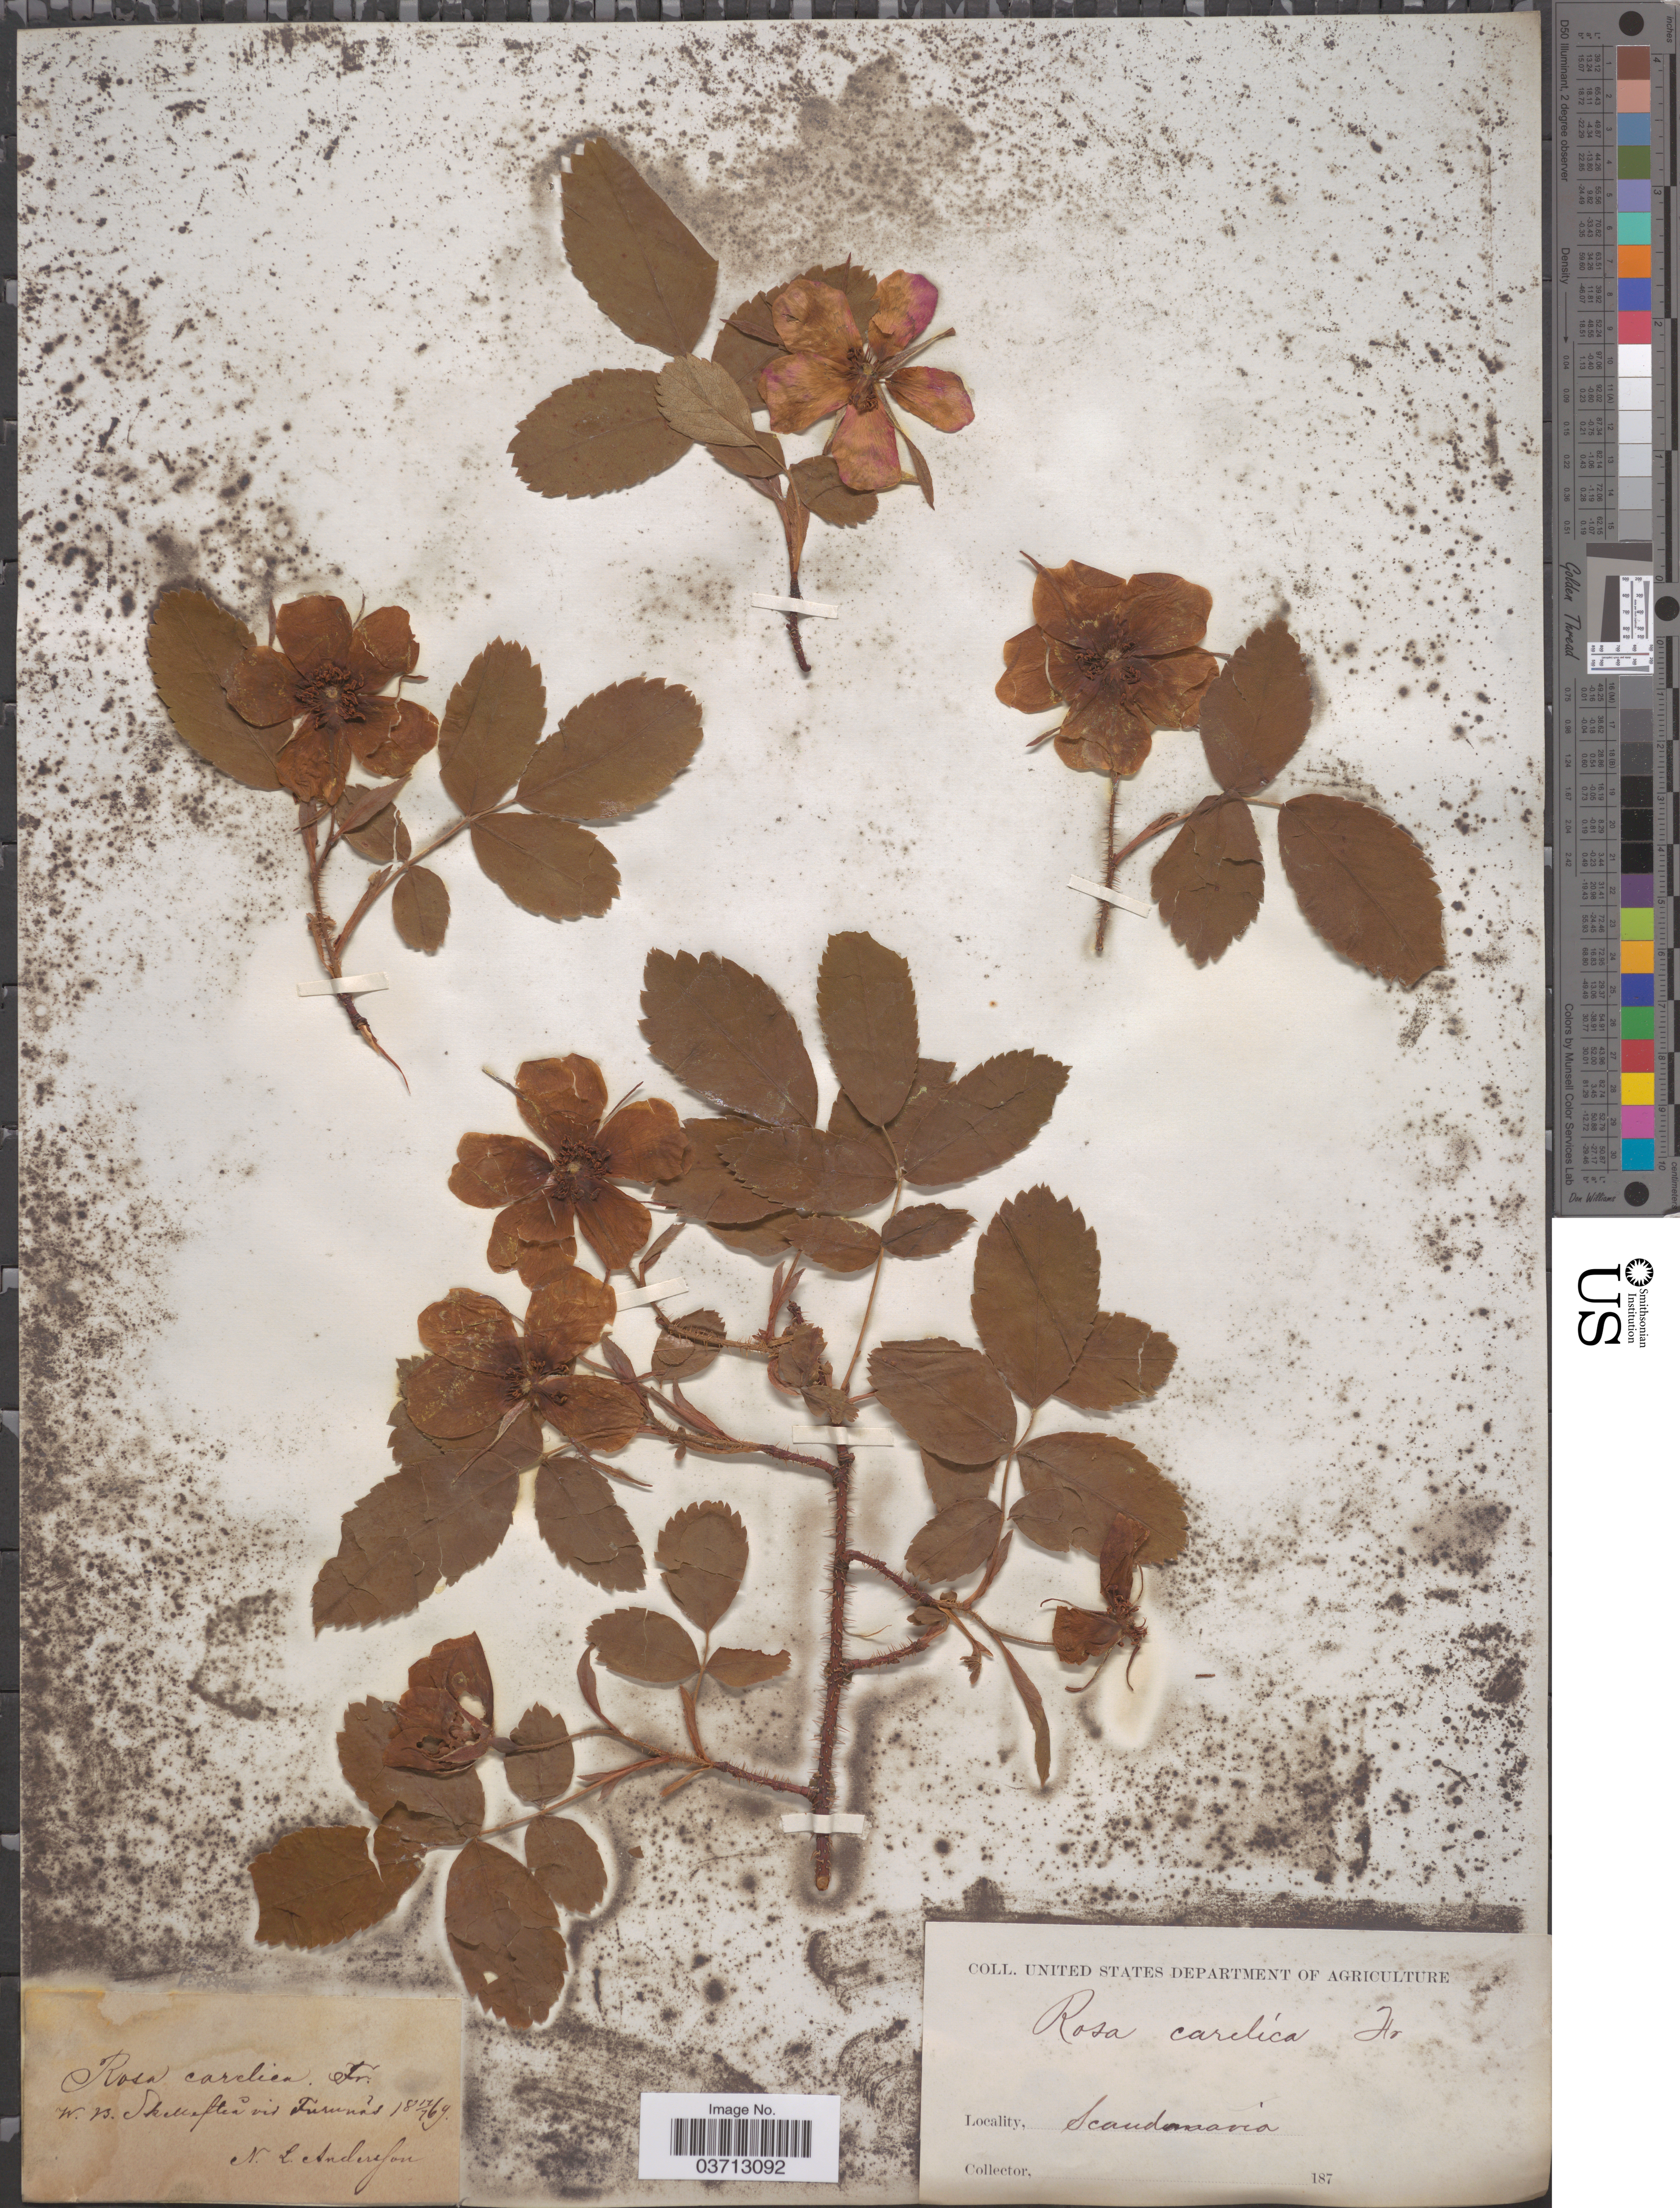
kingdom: Plantae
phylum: Tracheophyta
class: Magnoliopsida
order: Rosales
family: Rosaceae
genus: Rosa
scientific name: Rosa carelica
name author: Fr. a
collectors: N. Andersson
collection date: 1869-07-17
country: Sweden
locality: W. B. Skelleftea vis Tunsnäs. Scandinavia.